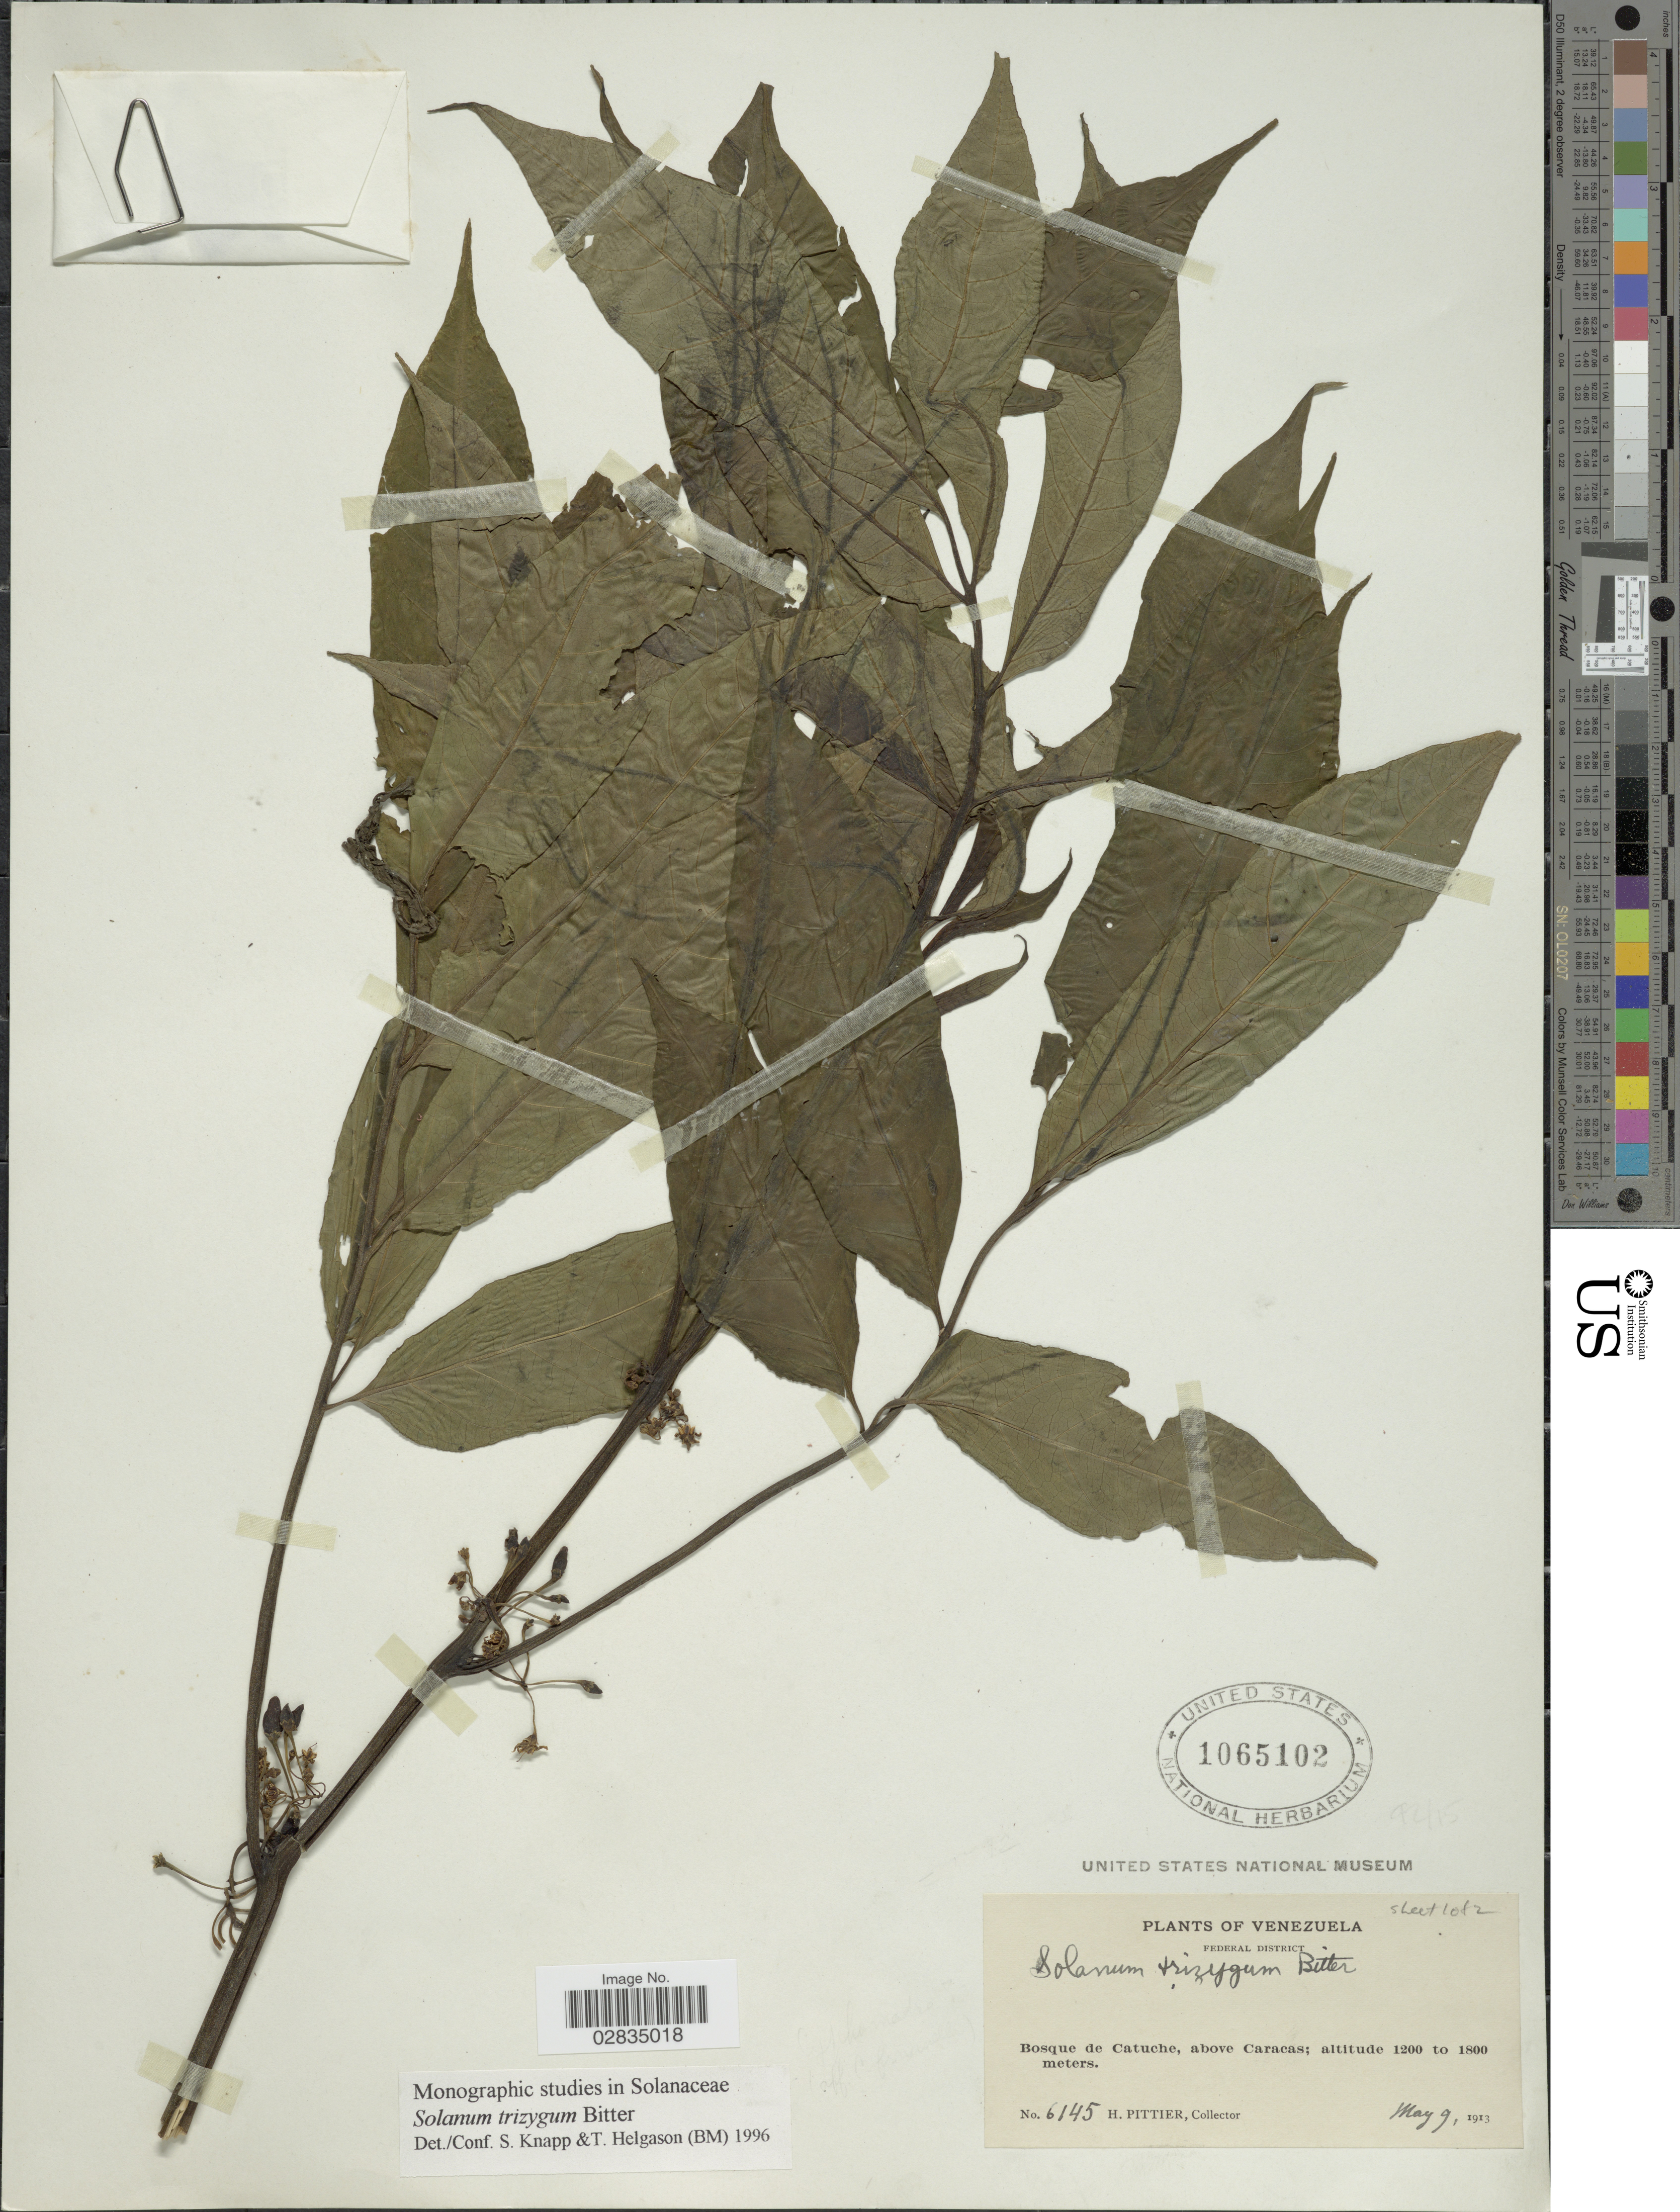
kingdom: Plantae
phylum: Tracheophyta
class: Magnoliopsida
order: Solanales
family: Solanaceae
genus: Solanum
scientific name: Solanum trizygum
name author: Bitter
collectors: H. F. Pittier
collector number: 6145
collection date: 1913-05-09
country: Venezuela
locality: Federal District, Bosque de Catuche, above Caracas.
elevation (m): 1200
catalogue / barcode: US 1065102